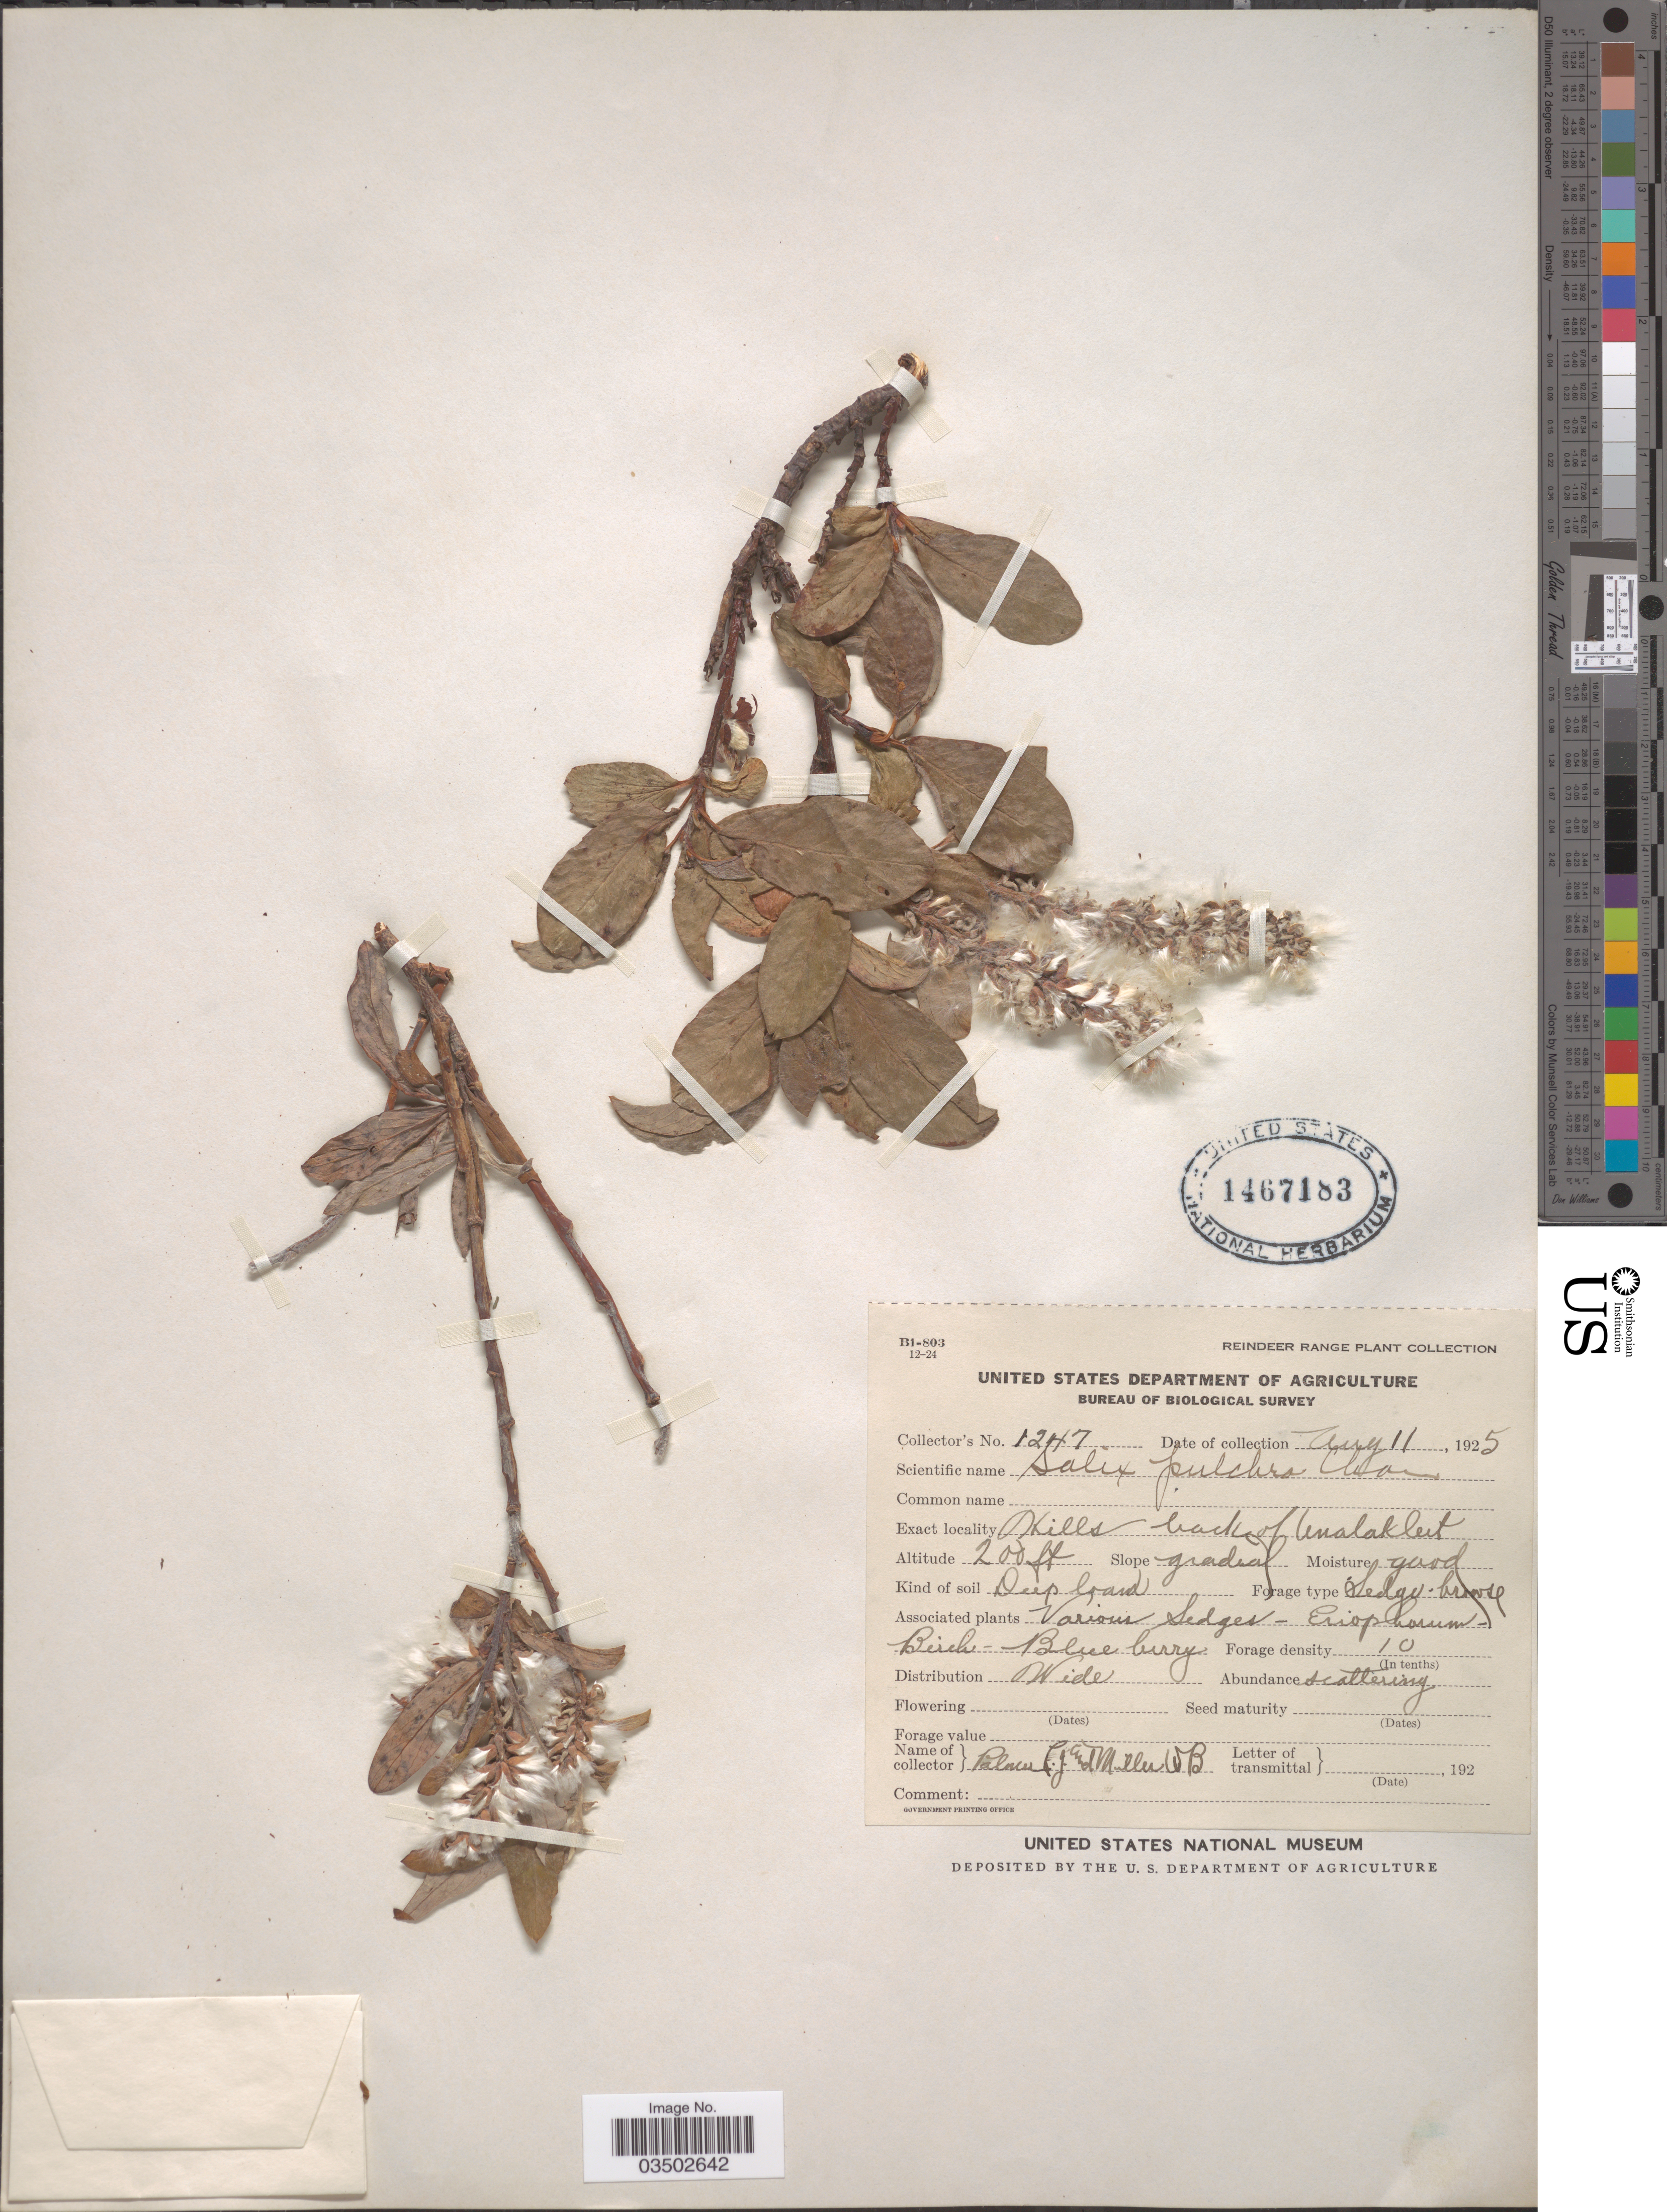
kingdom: Plantae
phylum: Tracheophyta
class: Magnoliopsida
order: Malpighiales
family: Salicaceae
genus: Salix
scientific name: Salix pulchra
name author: Cham.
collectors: E. J. Palmer & W. Miller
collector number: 1247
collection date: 1925-08-11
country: United States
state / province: Alaska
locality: Hills back of Unalakleet.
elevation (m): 61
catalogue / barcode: US 1467183